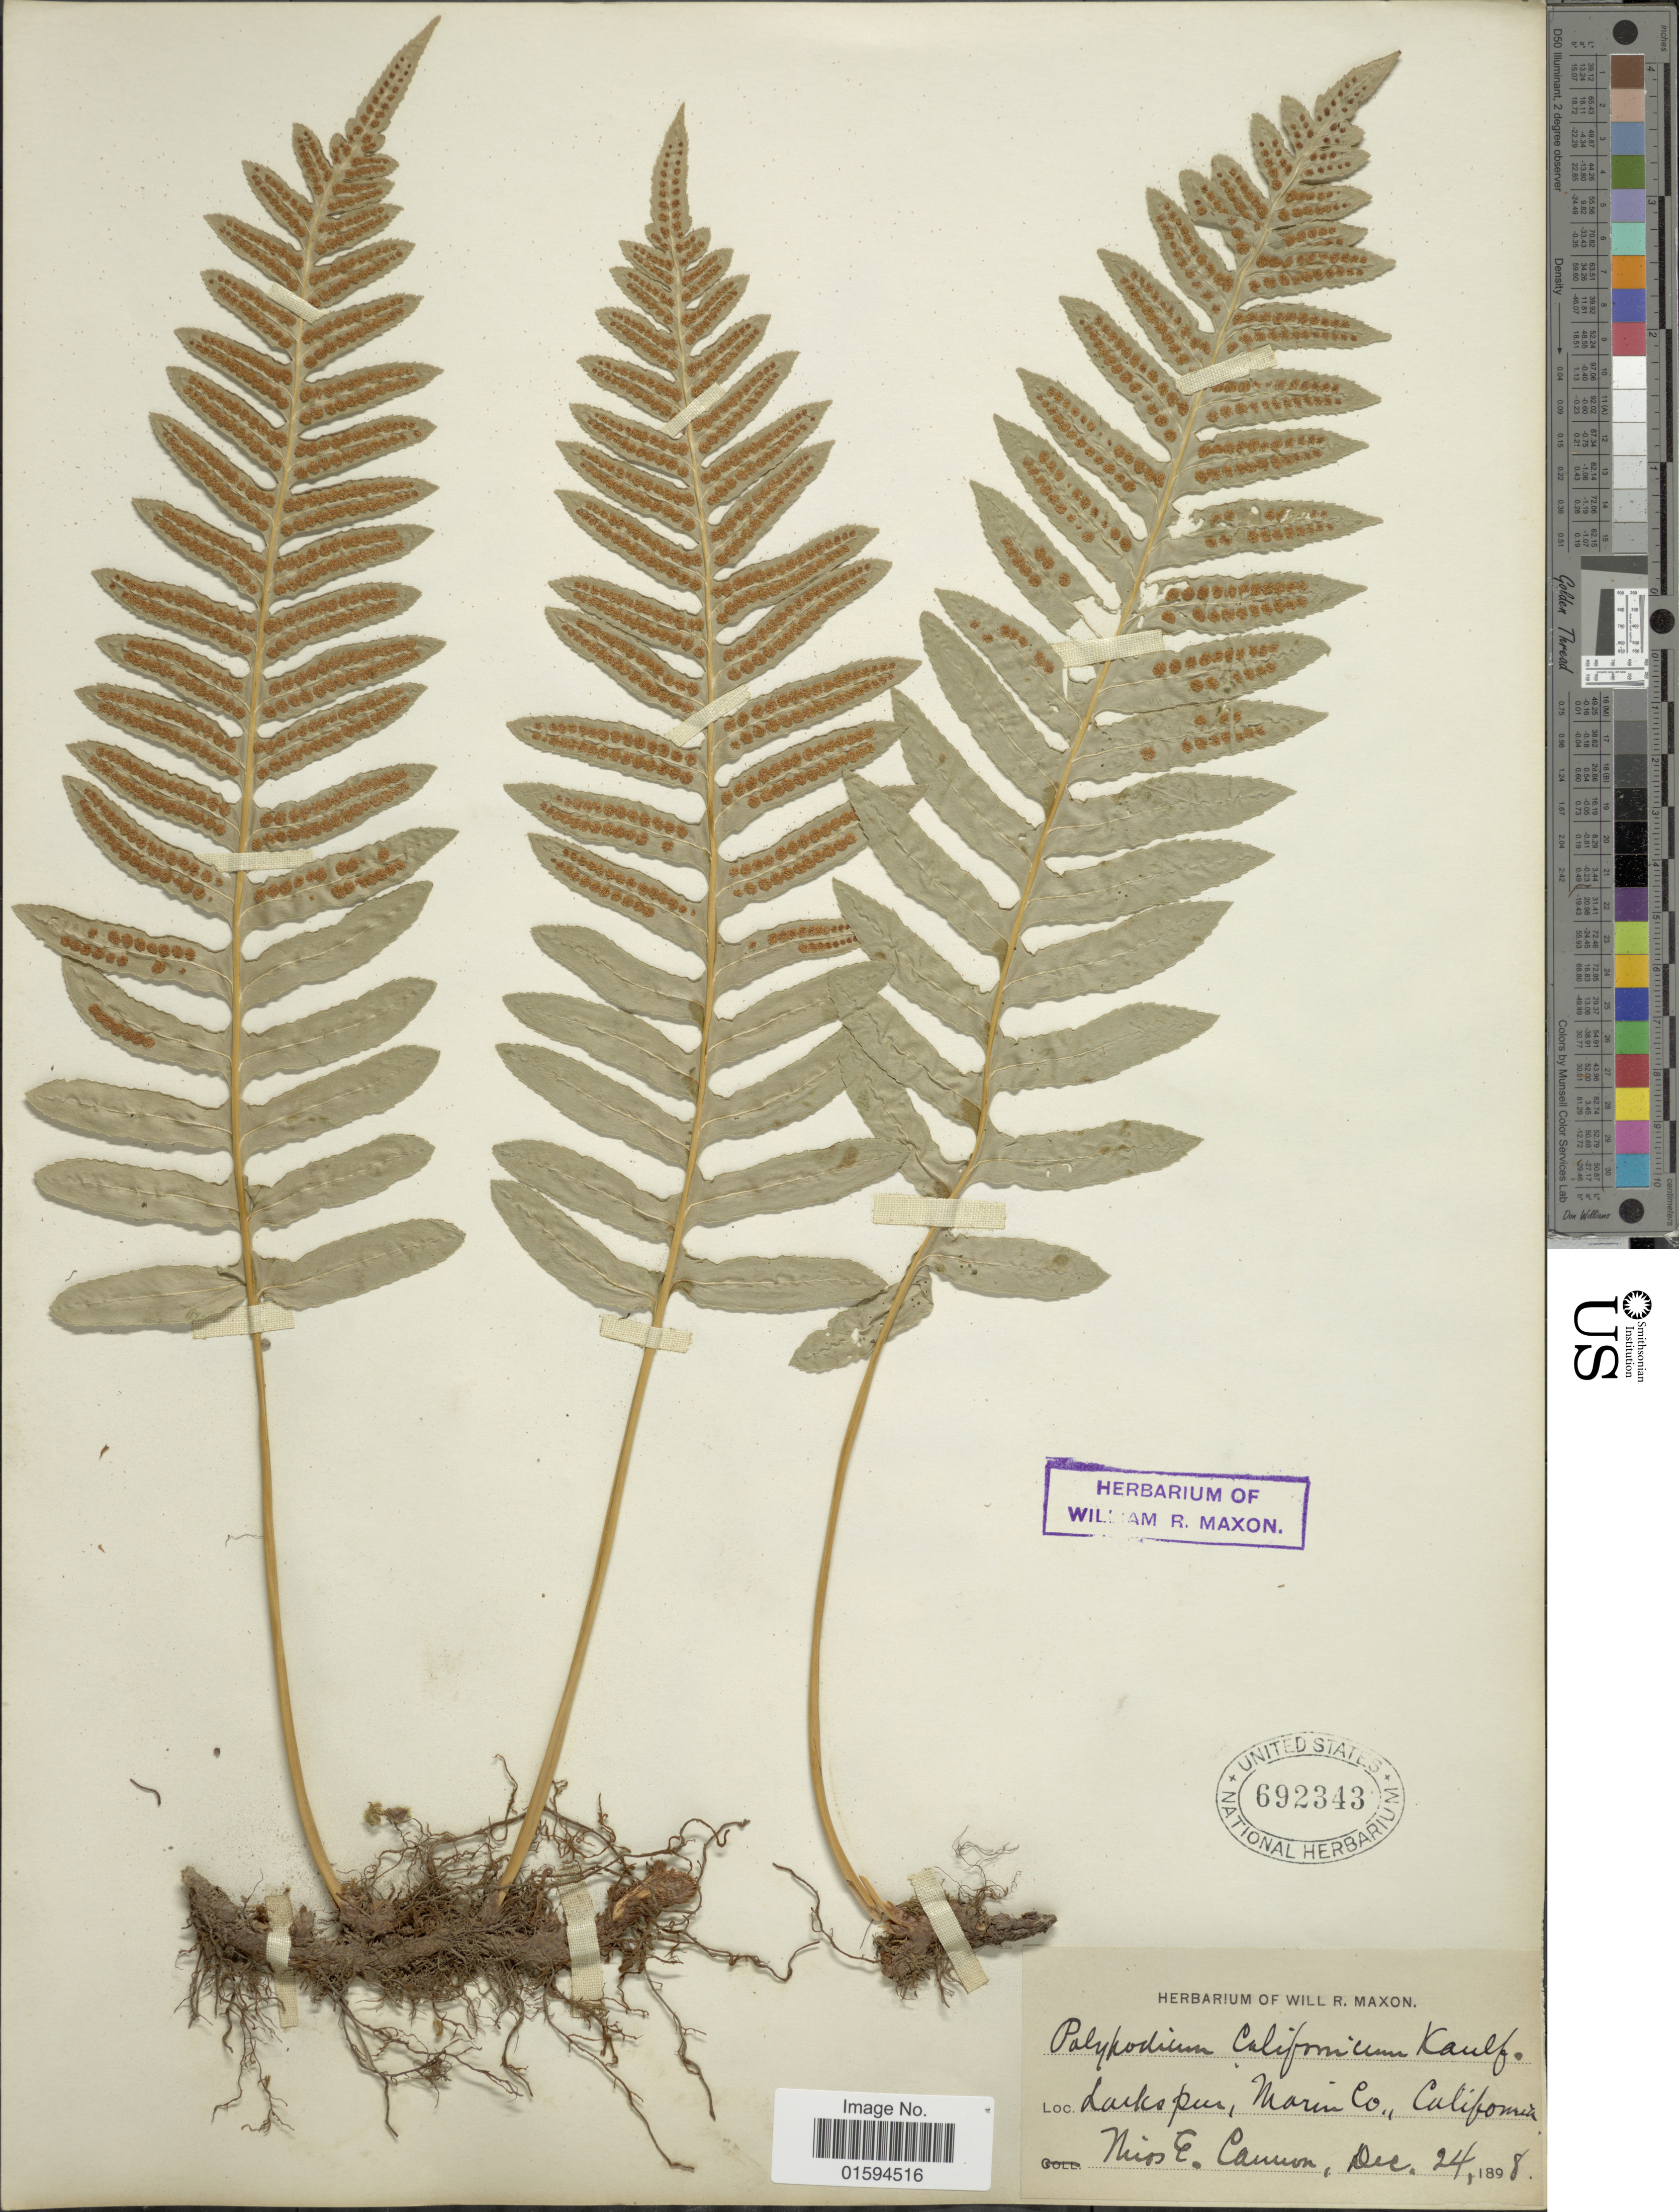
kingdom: Plantae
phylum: Tracheophyta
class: Polypodiopsida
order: Polypodiales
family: Polypodiaceae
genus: Polypodium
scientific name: Polypodium californicum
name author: Kaulf.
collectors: E. Cannon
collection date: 1898-12-24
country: United States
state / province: California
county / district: Marin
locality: Larkspur, Marin Co.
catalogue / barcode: US 692343